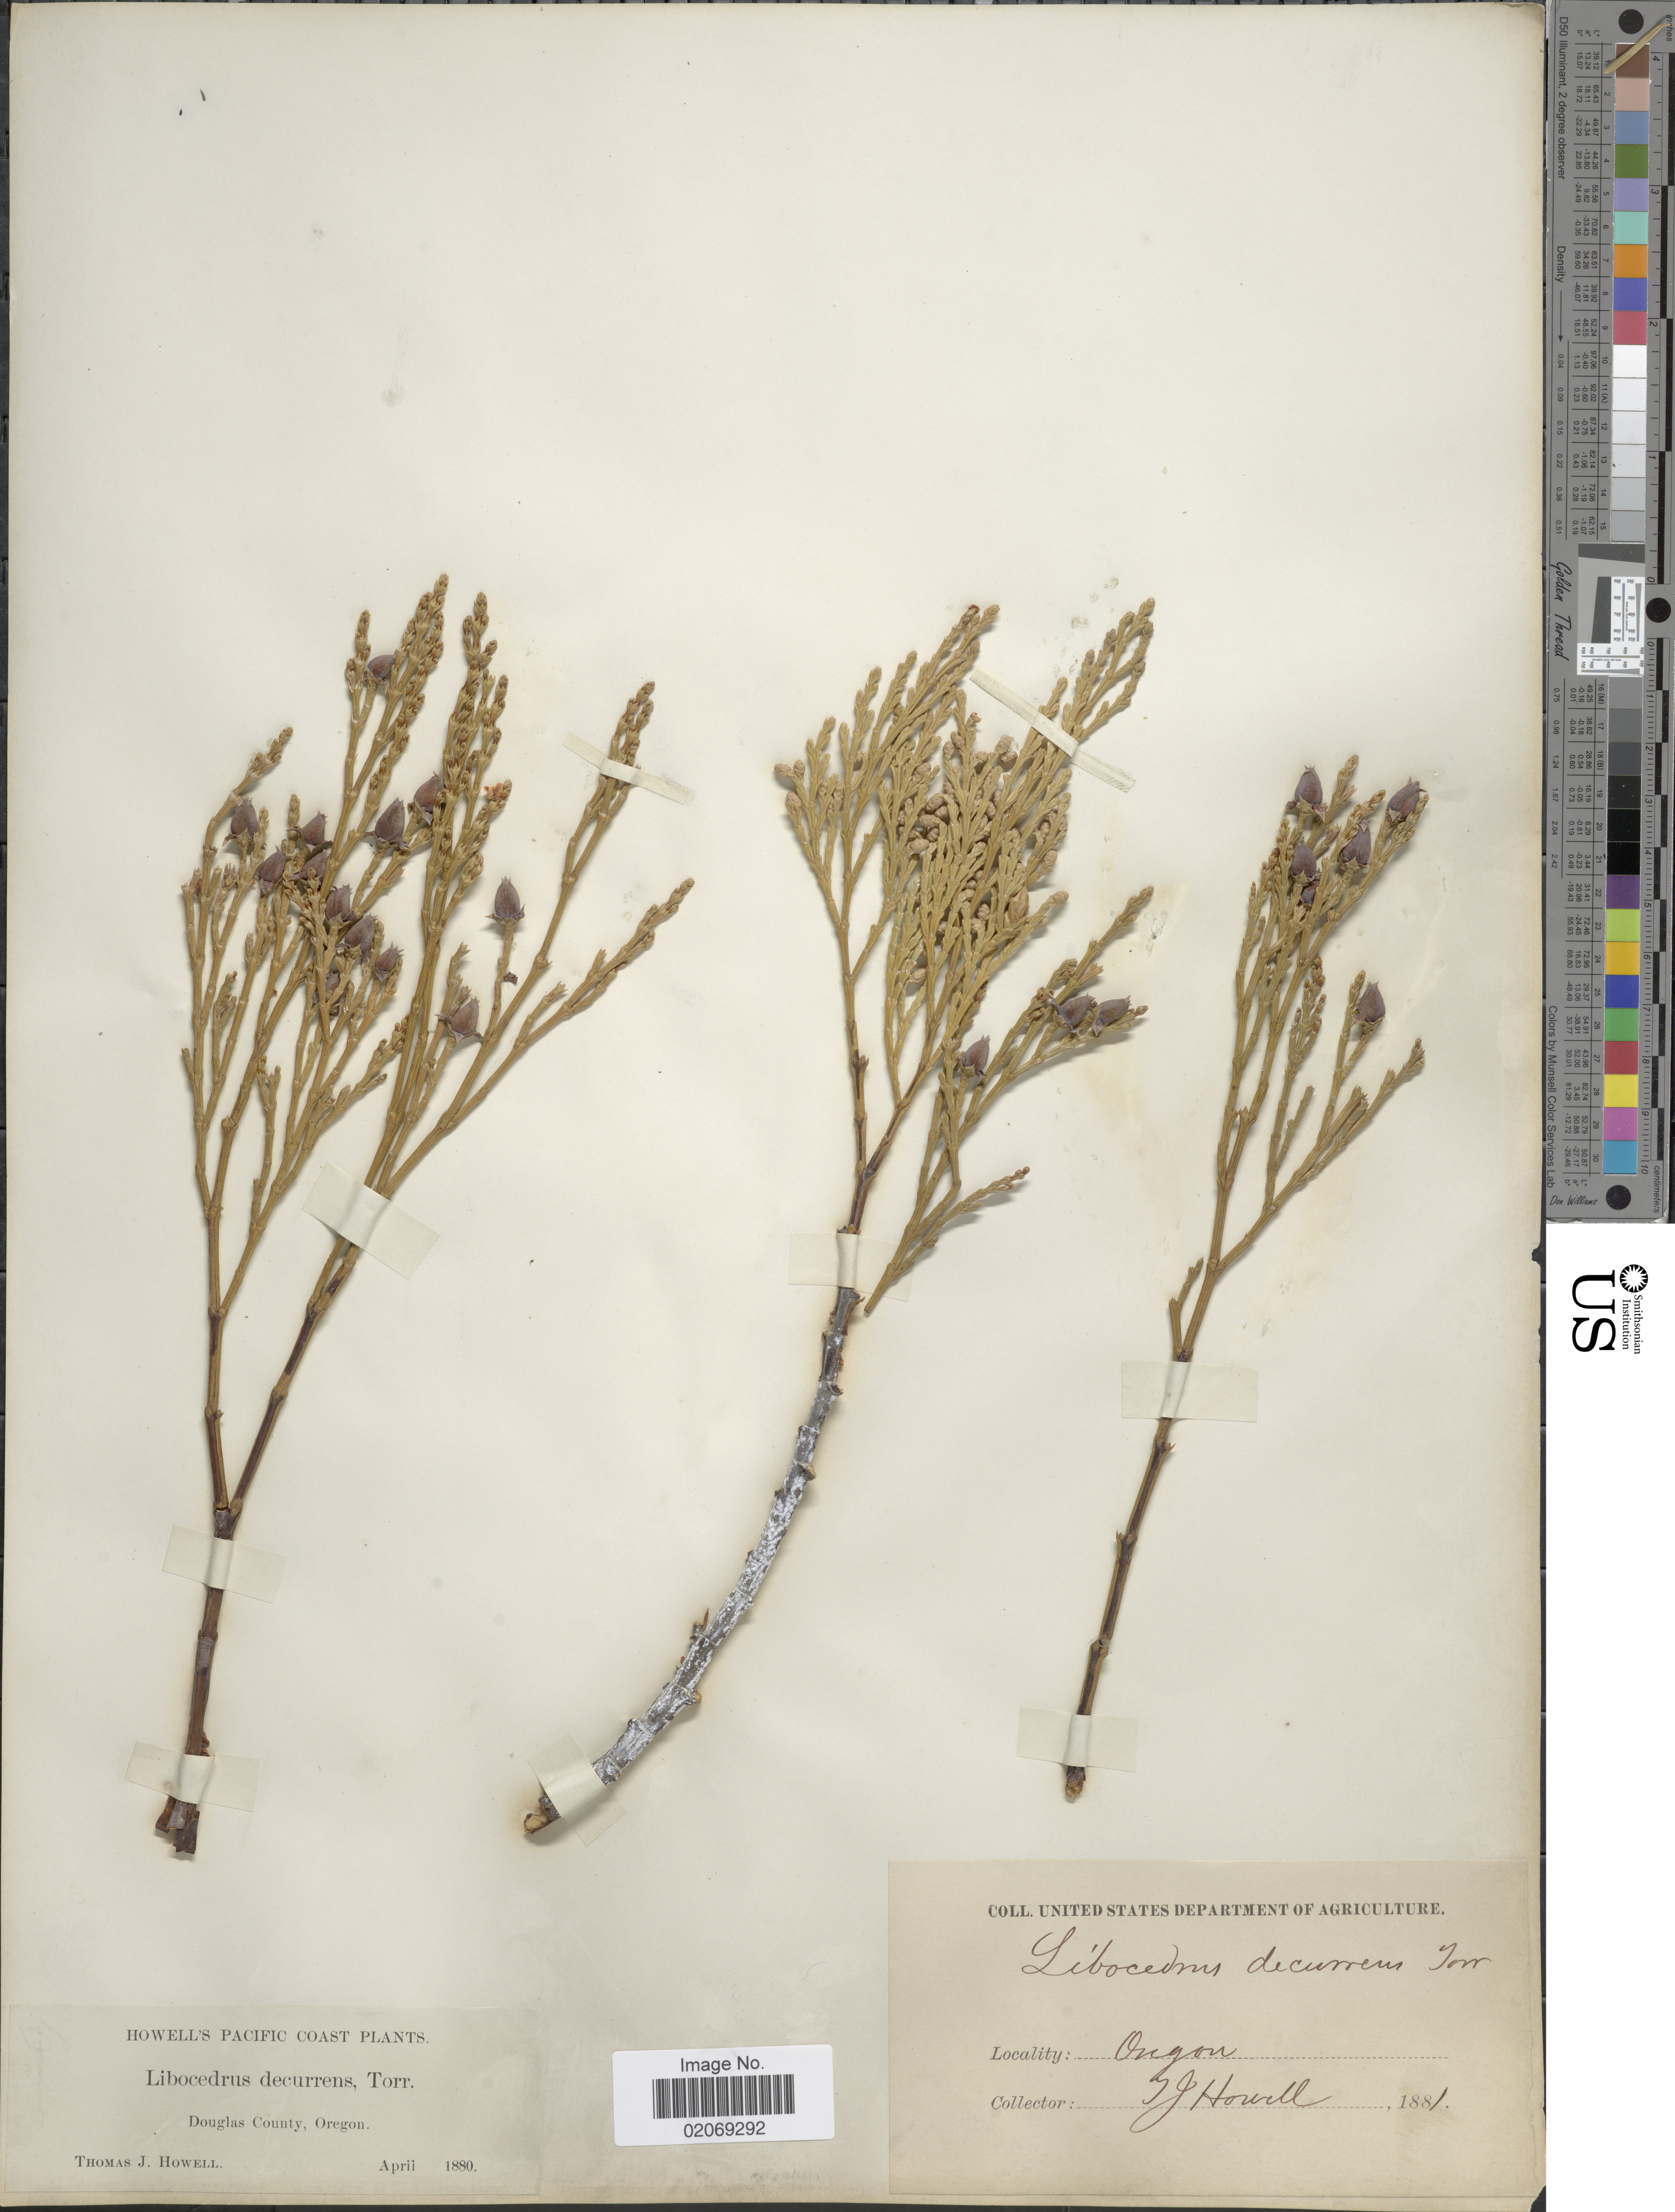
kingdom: Plantae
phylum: Tracheophyta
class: Pinopsida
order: Pinales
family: Cupressaceae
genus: Libocedrus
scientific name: Libocedrus decurrens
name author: Torr.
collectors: T. J. Howell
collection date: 1880-04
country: United States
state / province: Oregon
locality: Pacific Coast, Douglas County